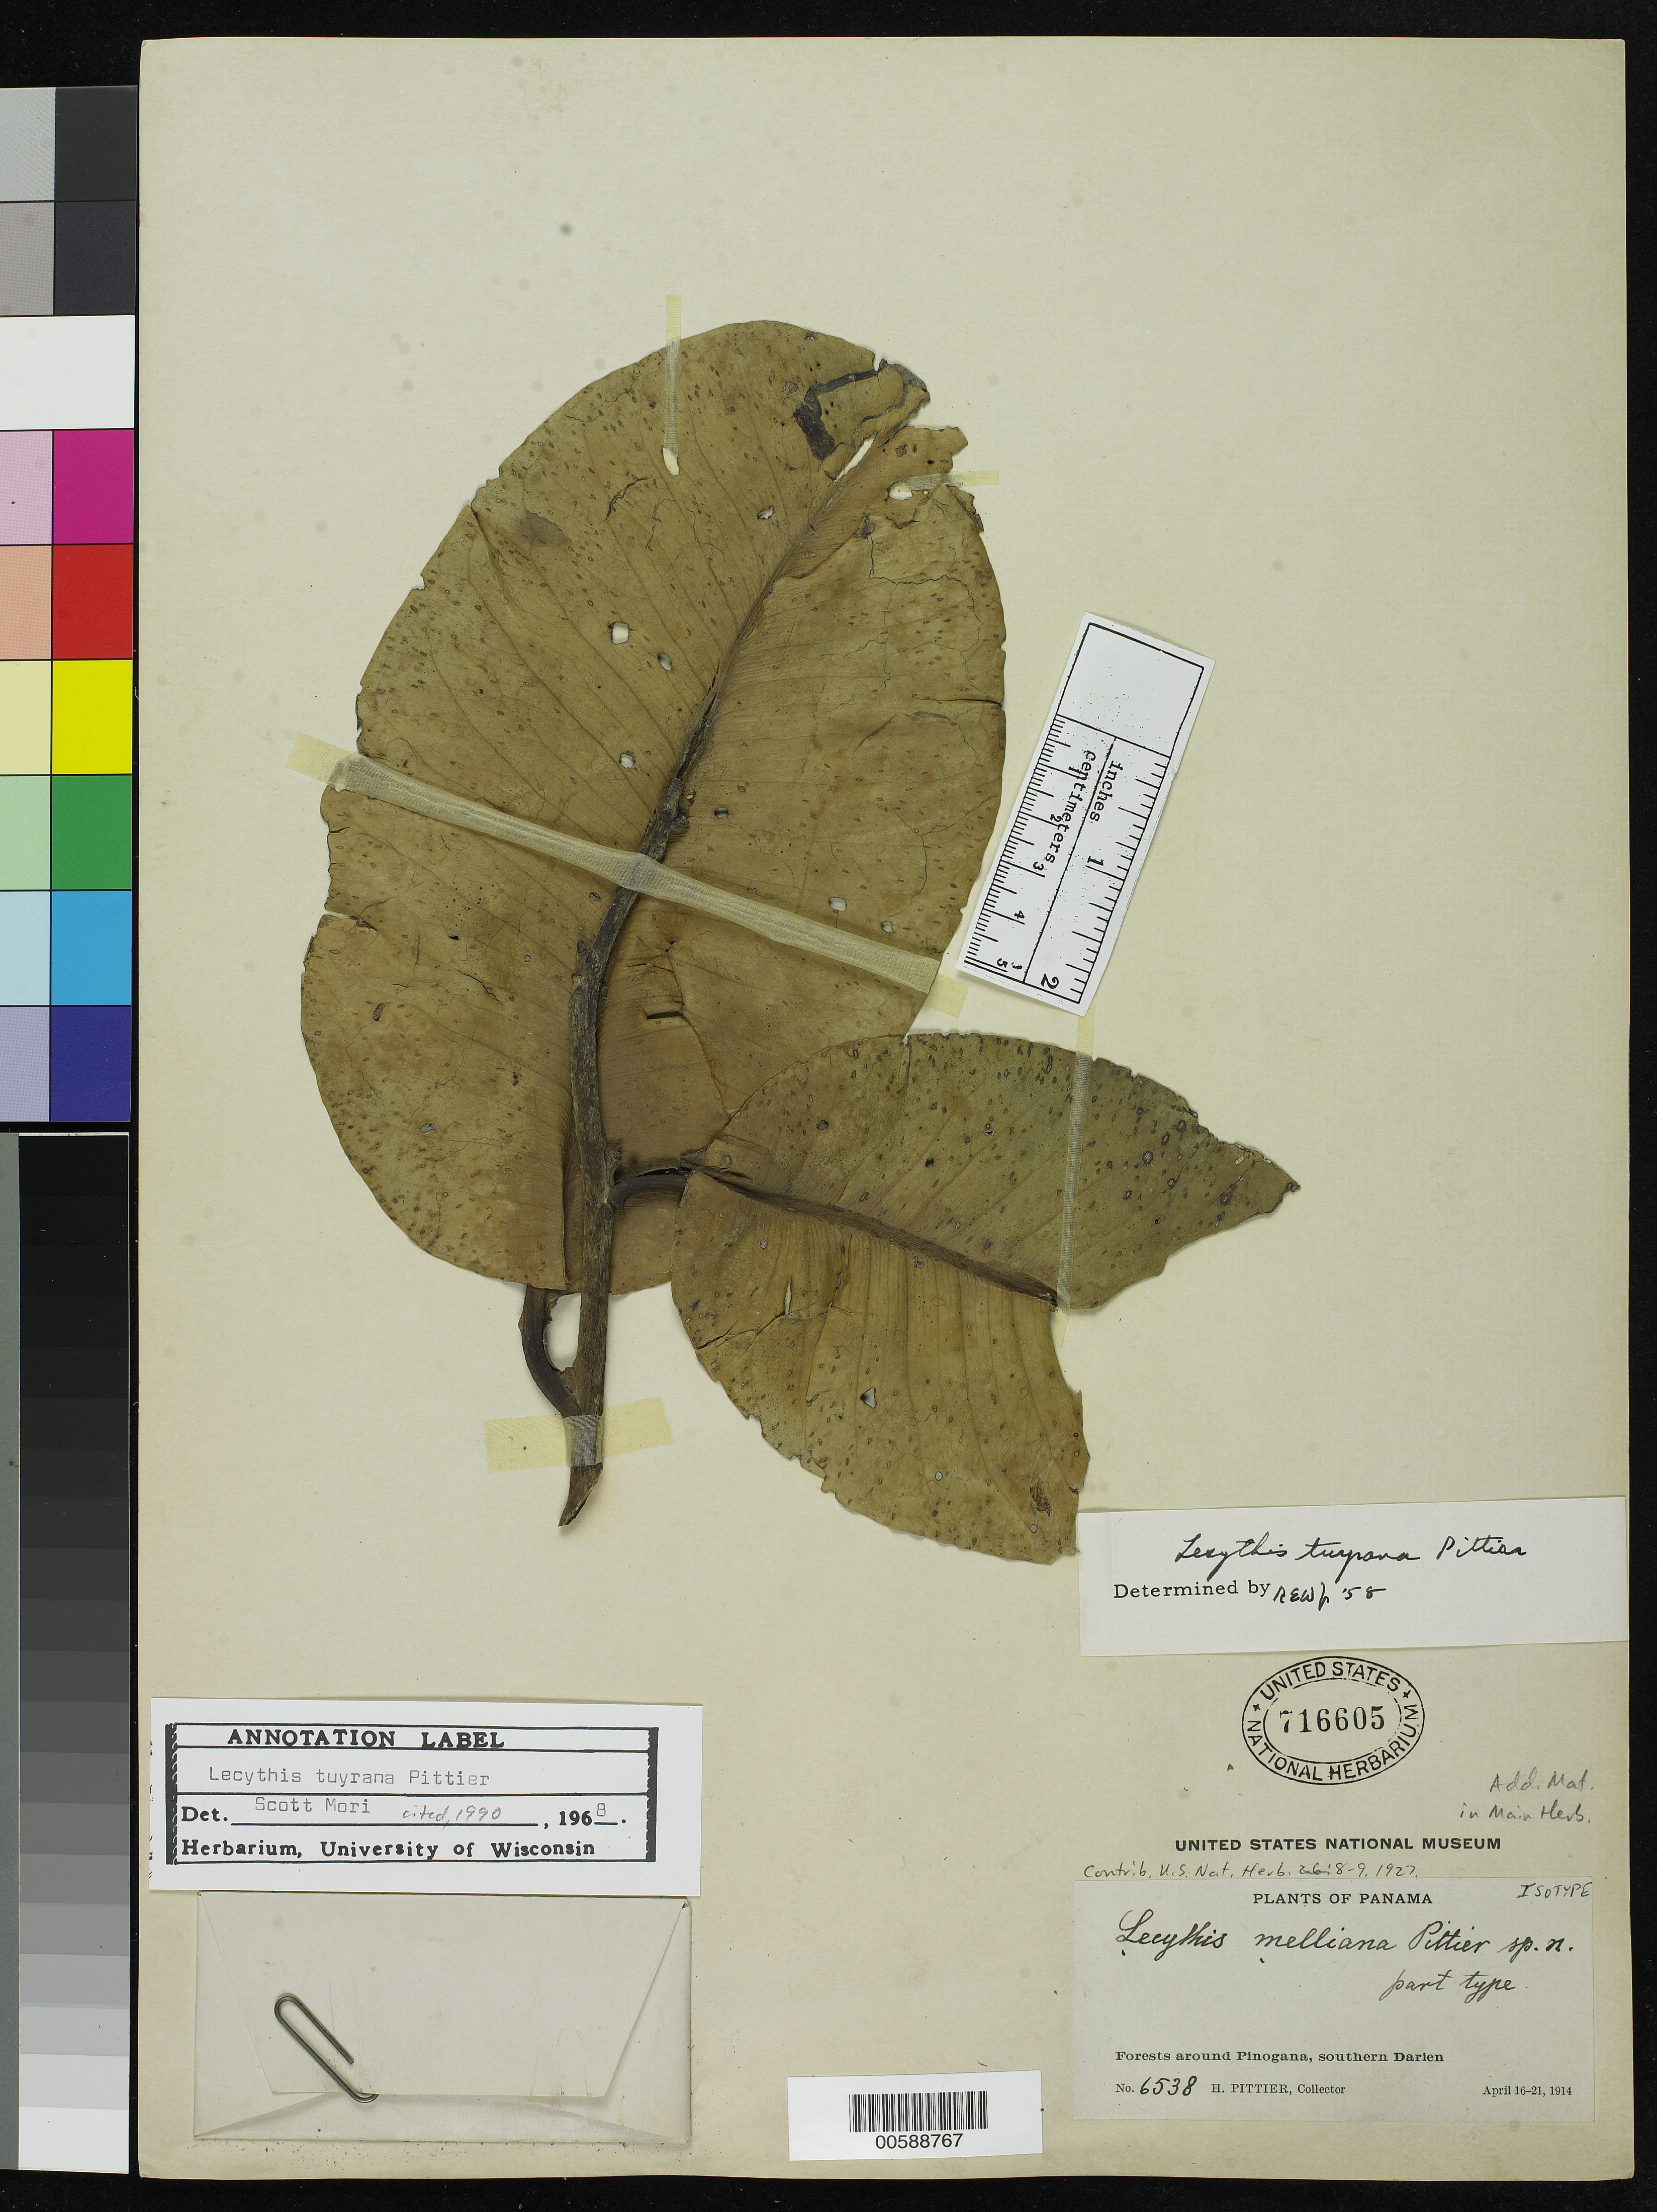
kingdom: Plantae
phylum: Tracheophyta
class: Magnoliopsida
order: Ericales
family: Lecythidaceae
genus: Lecythis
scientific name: Lecythis melliana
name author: Pittier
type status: Isotype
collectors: H. F. Pittier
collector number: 6538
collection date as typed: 16 Apr 1914 to 21 Apr 1914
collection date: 1914-04-16/1914-04-21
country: Panama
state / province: Darién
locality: Forests around Pinogana, southern Darien.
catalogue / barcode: US 716605